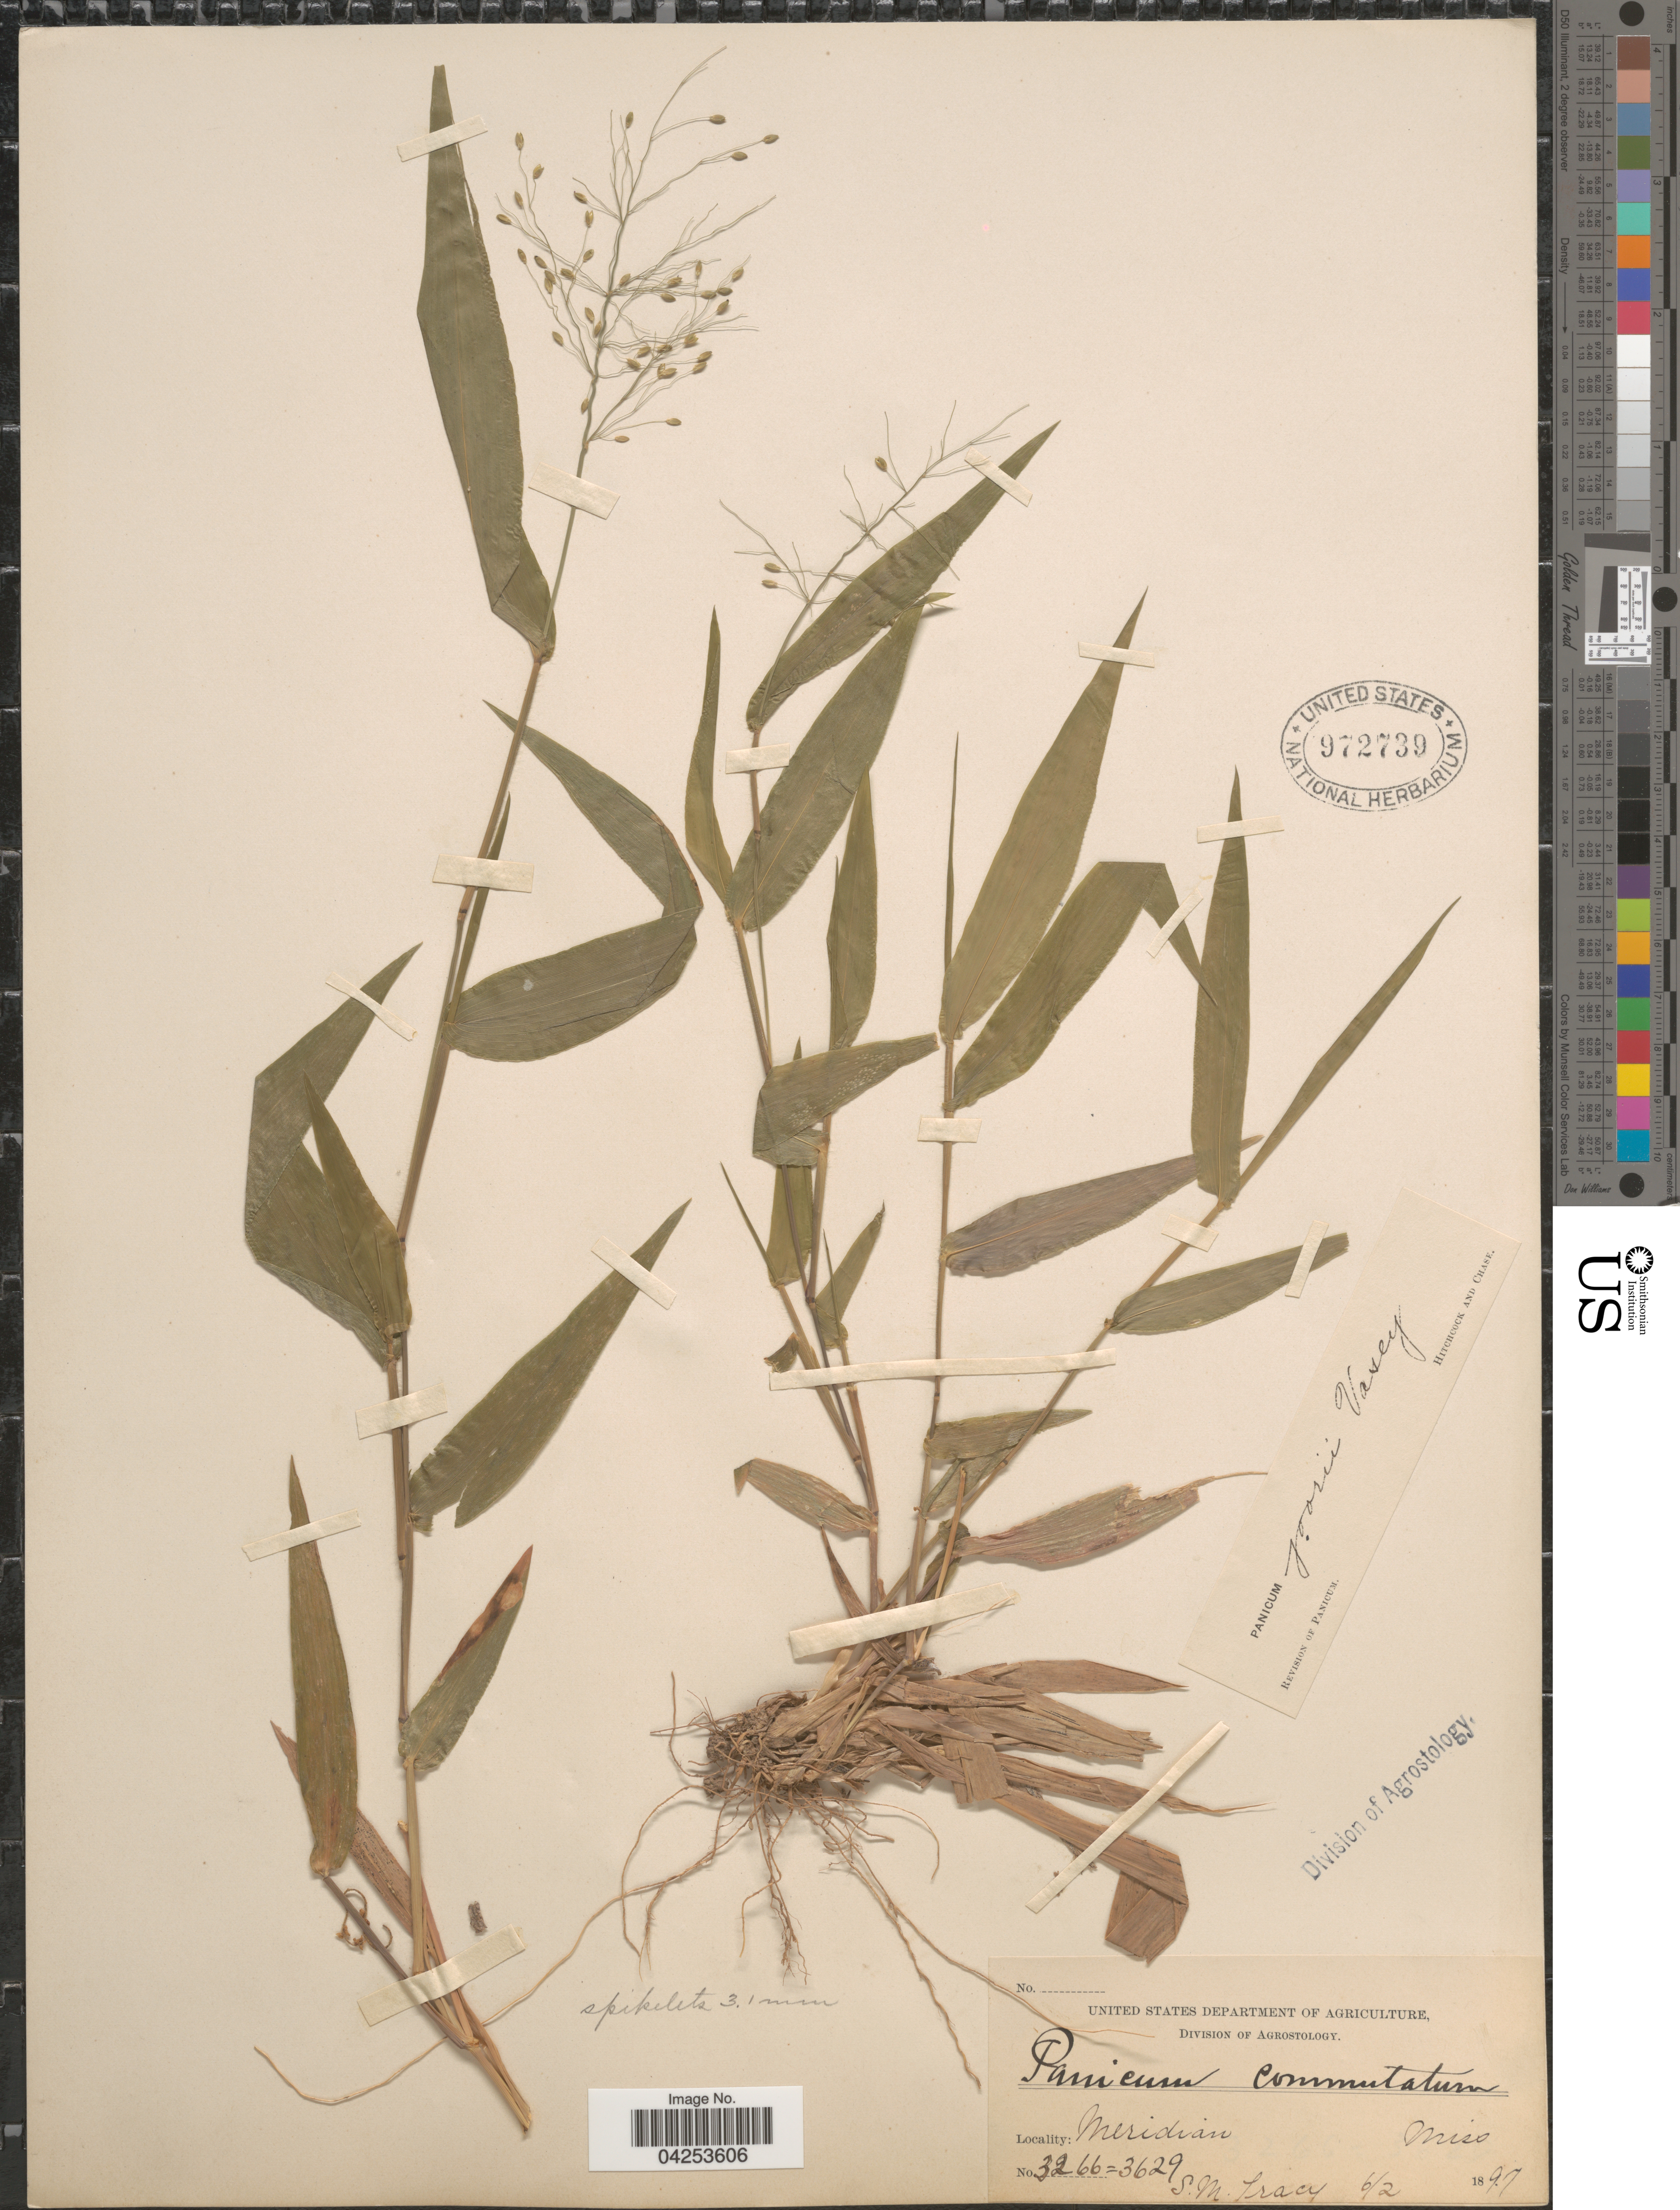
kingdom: Plantae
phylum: Tracheophyta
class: Liliopsida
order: Poales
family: Poaceae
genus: Dichanthelium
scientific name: Dichanthelium commutatum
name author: (Schult.) Gould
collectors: S. M. Tracy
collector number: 3266/3629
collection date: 1897-06-02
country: United States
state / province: Mississippi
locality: Meridian.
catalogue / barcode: US 972739